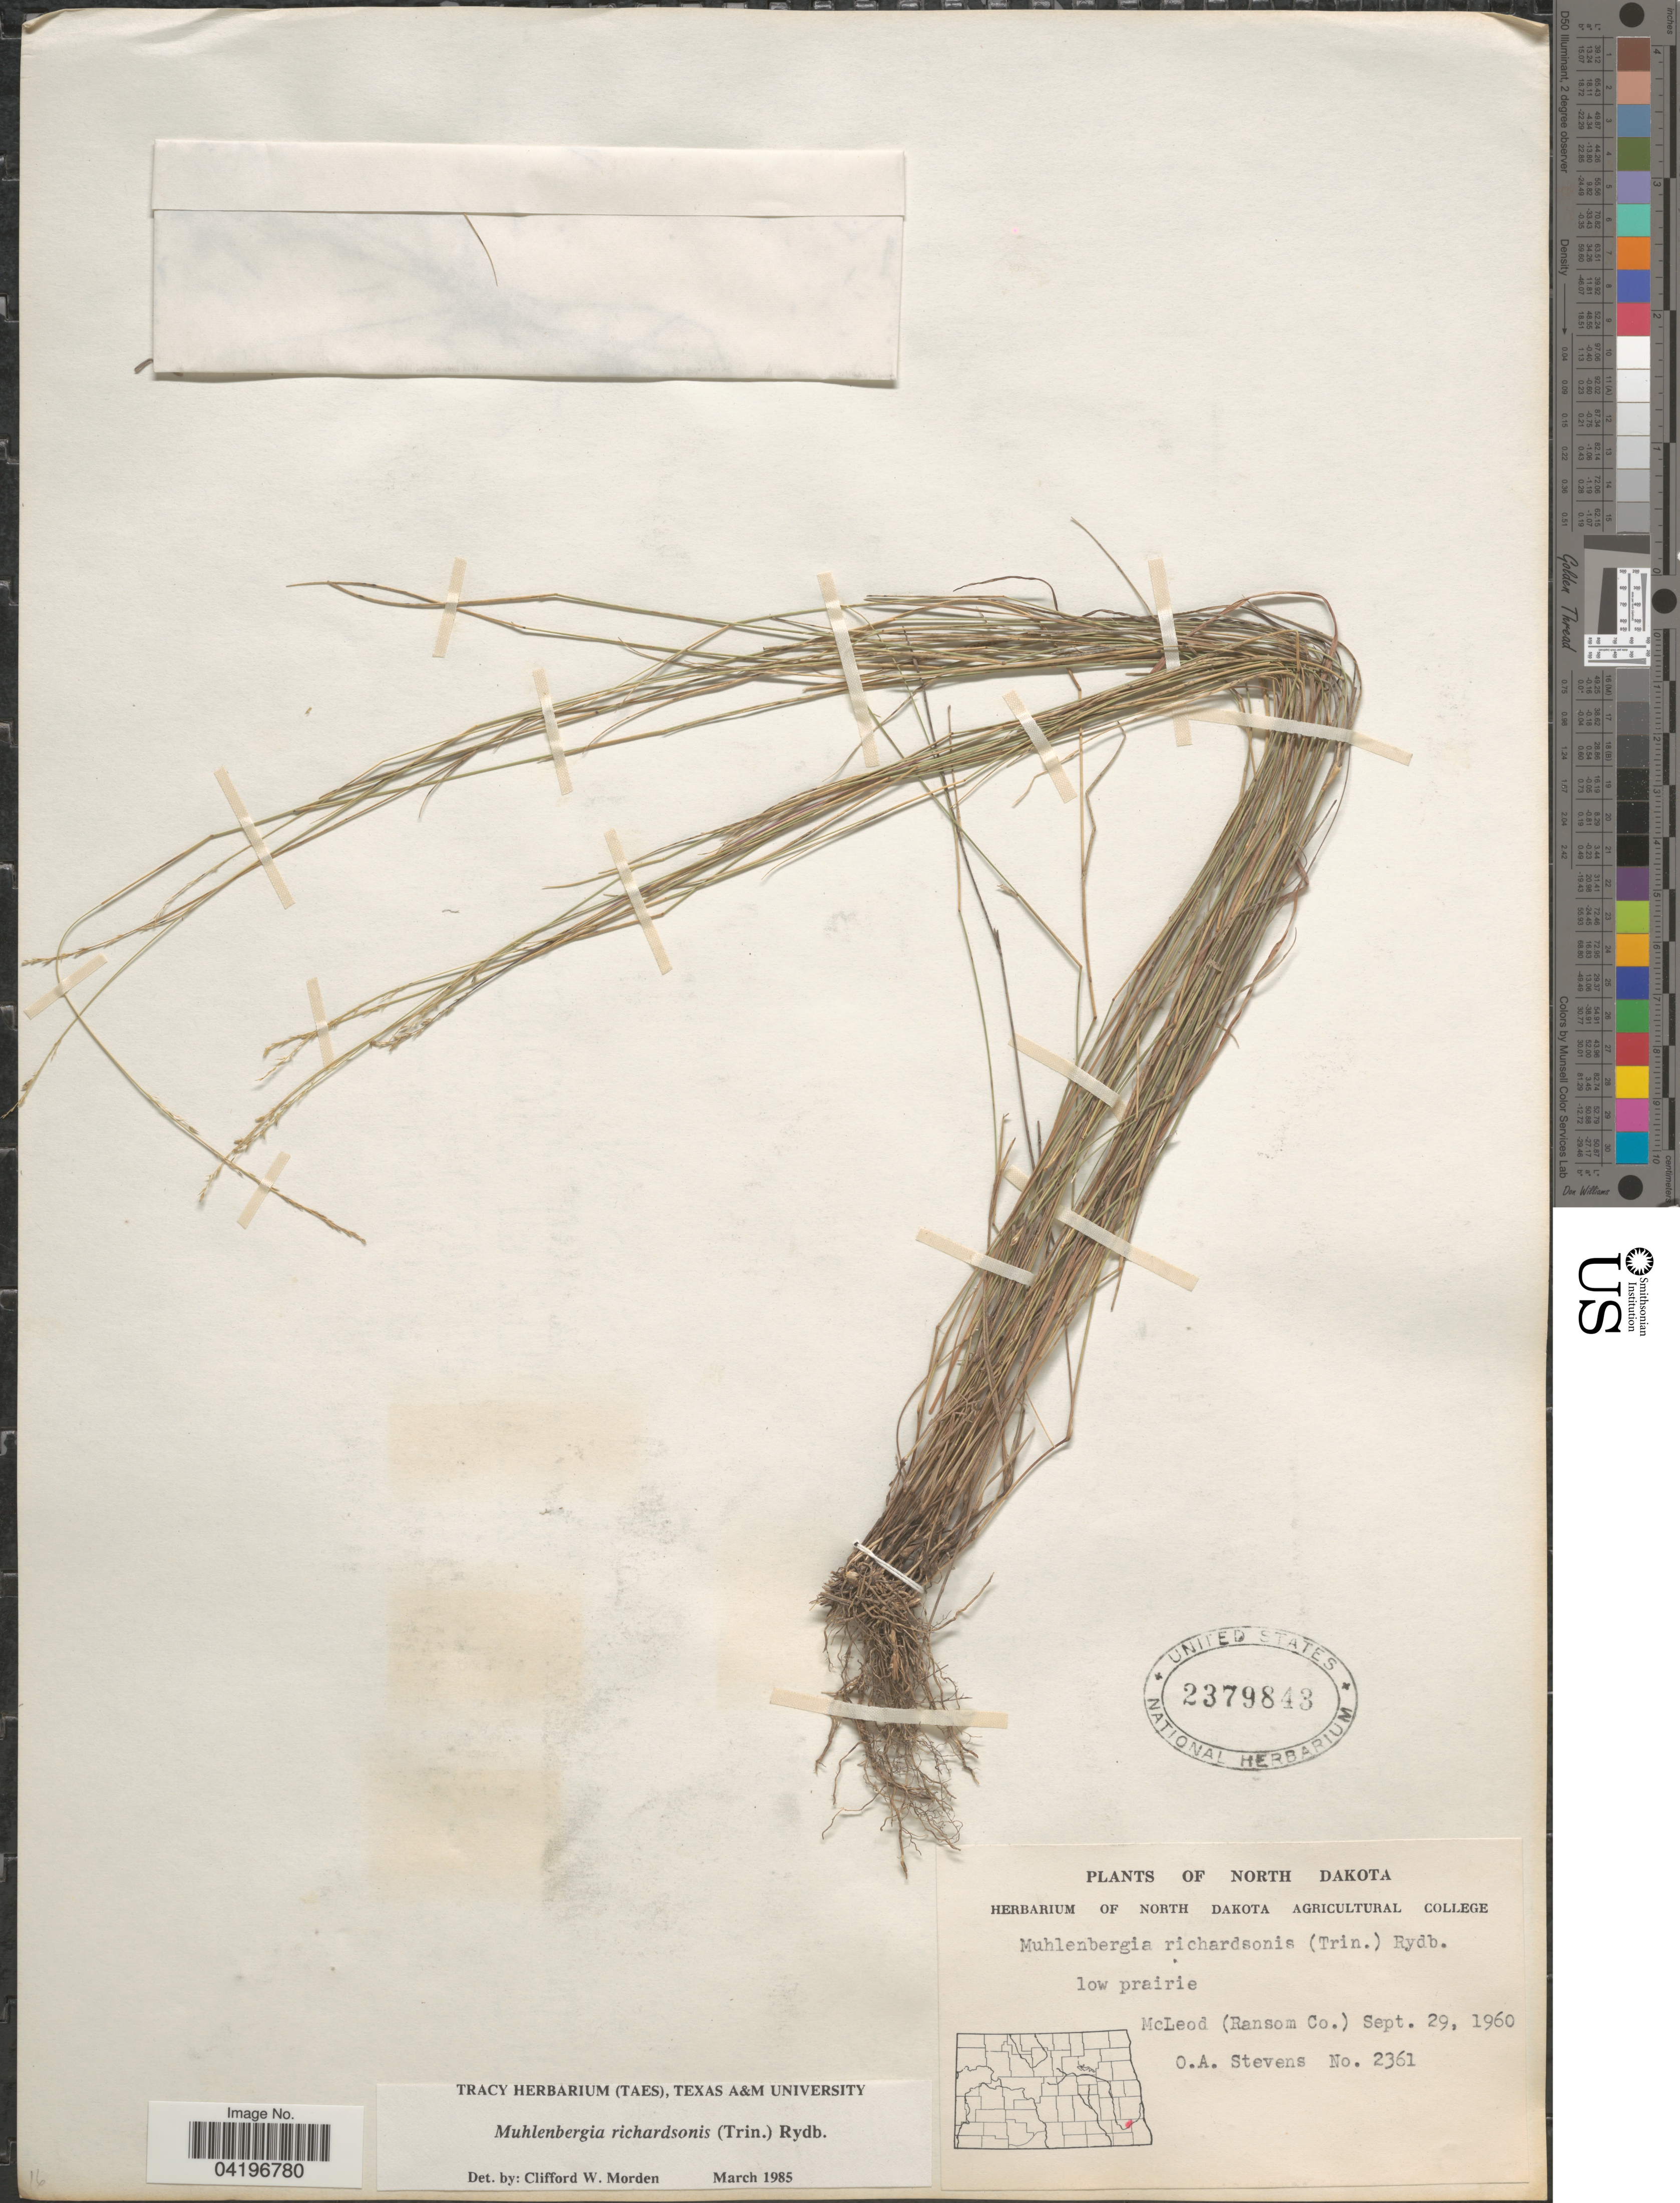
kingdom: Plantae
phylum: Tracheophyta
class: Liliopsida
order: Poales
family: Poaceae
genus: Muhlenbergia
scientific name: Muhlenbergia richardsonis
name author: (Trin.) Rydb.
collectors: O. A. Stevens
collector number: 2361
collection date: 1960-09-29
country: United States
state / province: North Dakota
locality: McLeod (Ransom Co.).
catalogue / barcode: US 2379843